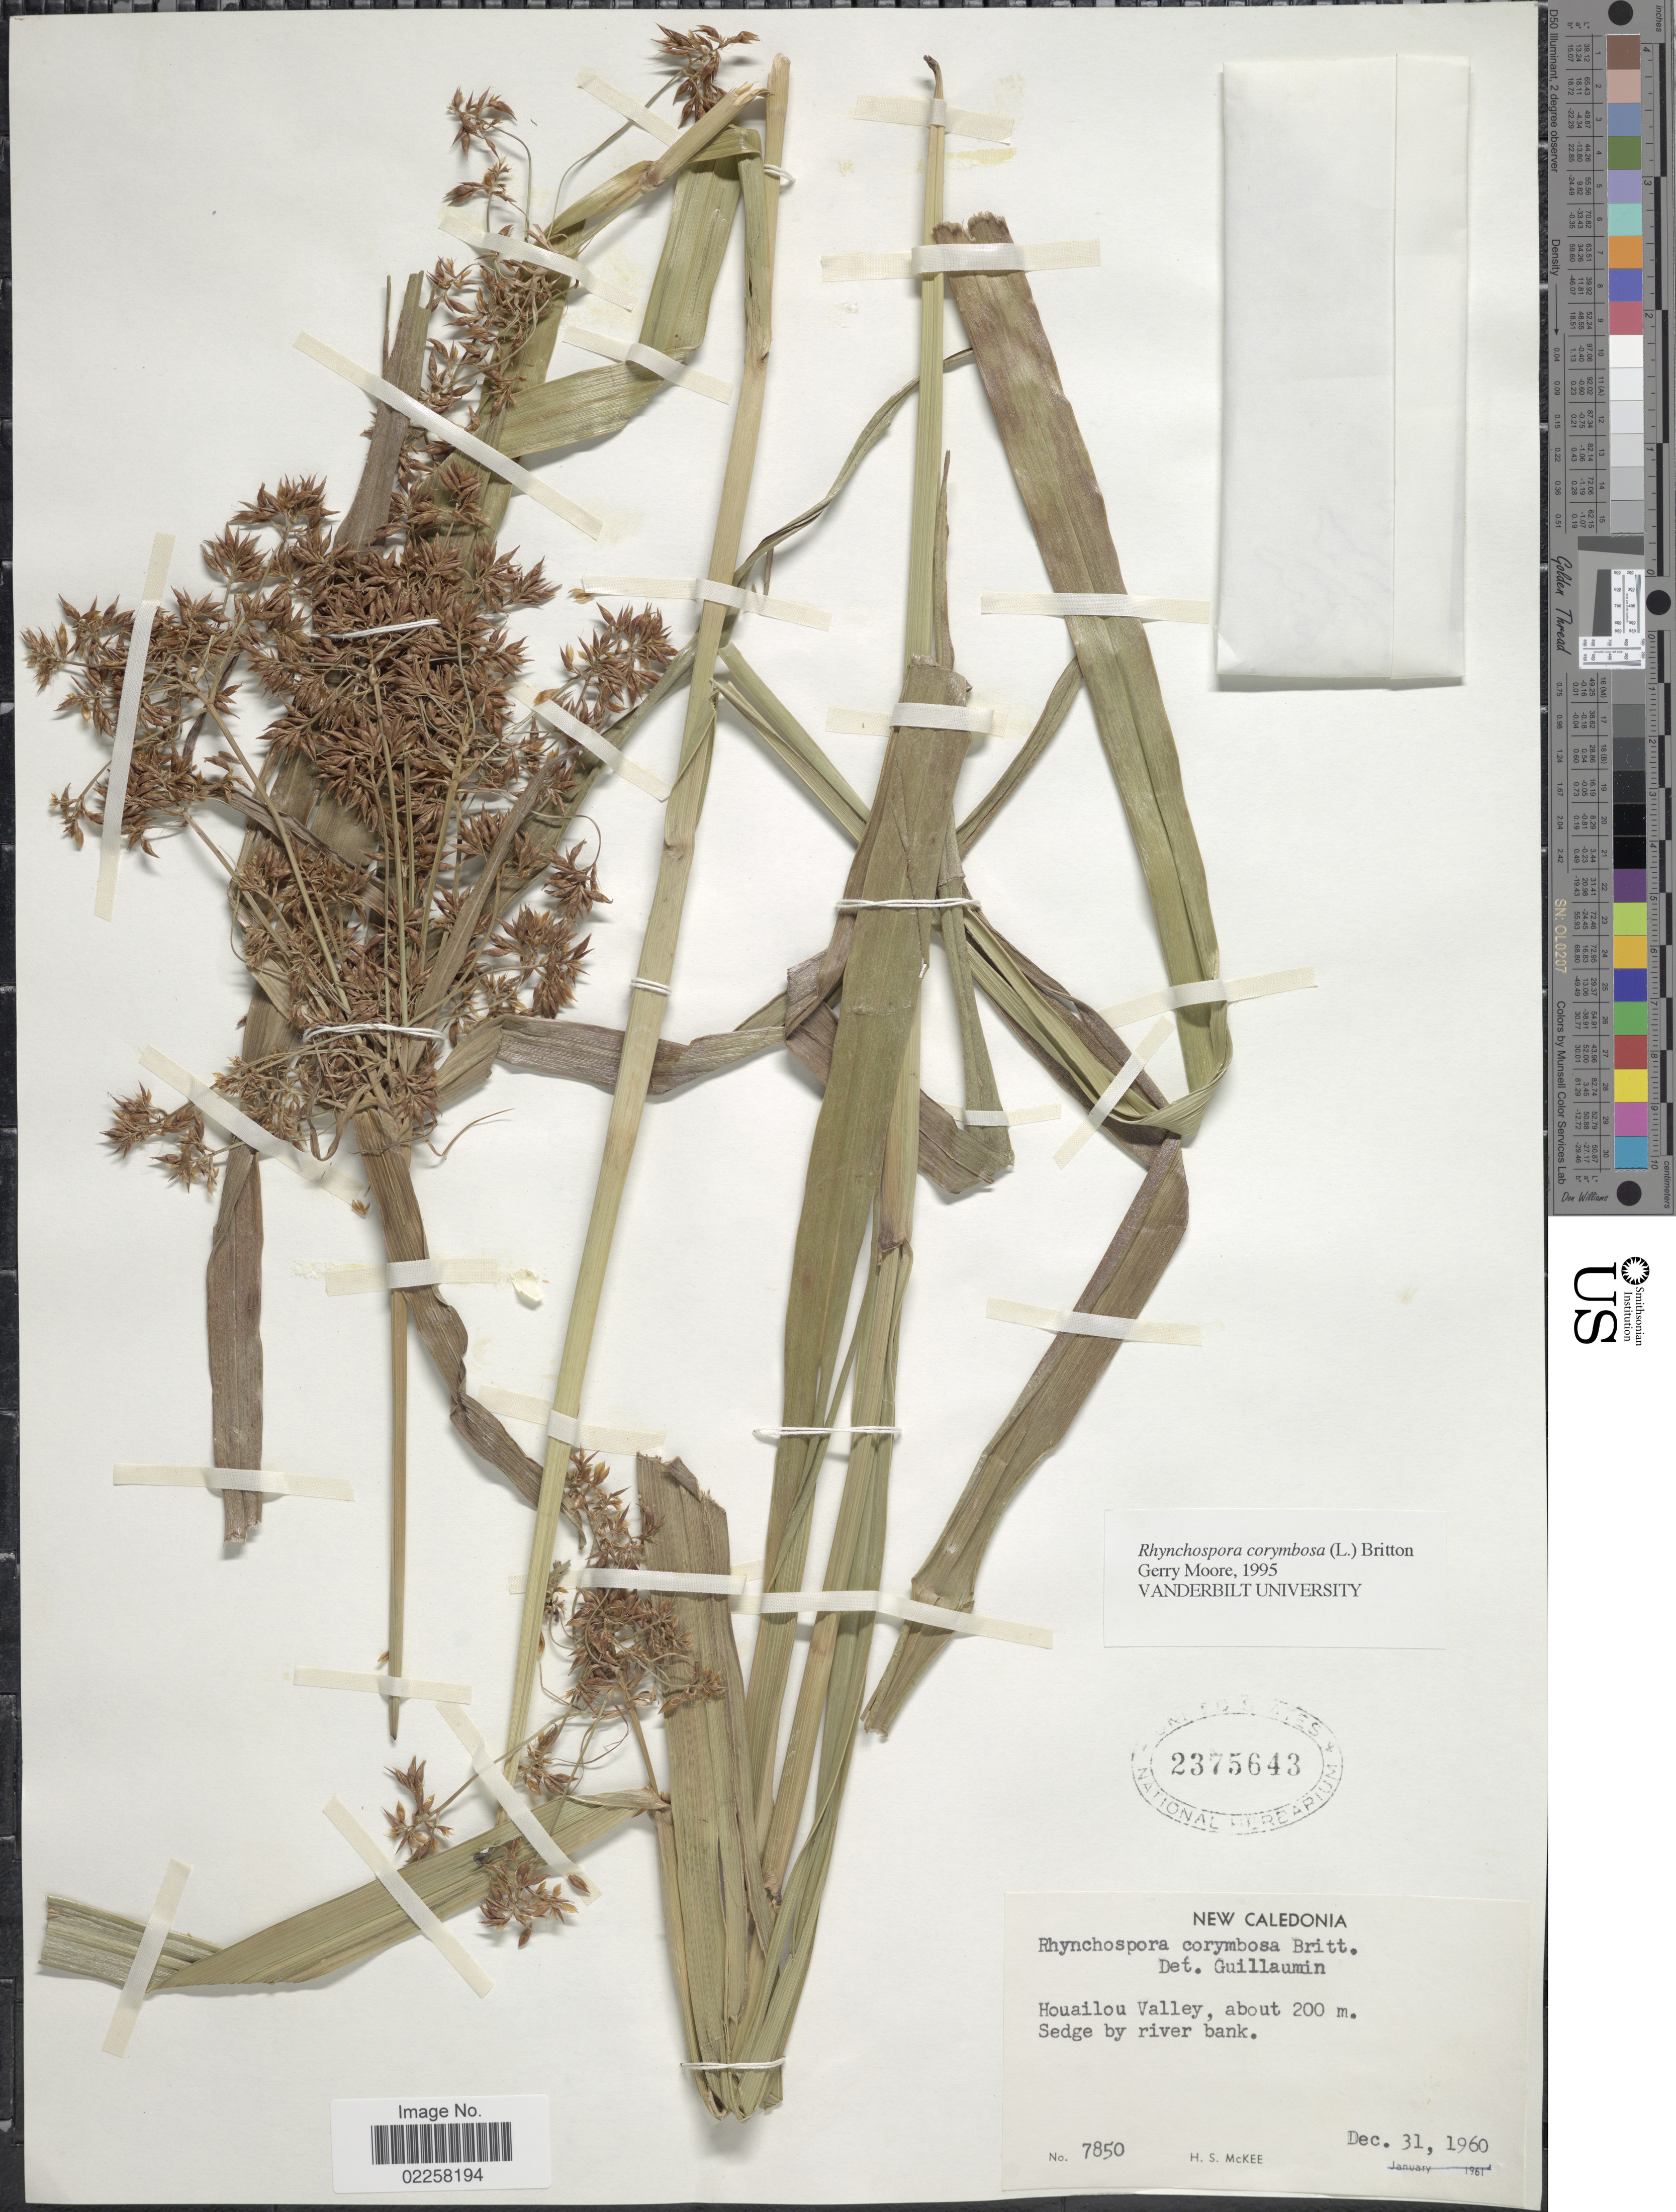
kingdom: Plantae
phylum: Tracheophyta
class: Liliopsida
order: Poales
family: Cyperaceae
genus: Rhynchospora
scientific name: Rhynchospora corymbosa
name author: (L.) Britton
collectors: H. S. McKee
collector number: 7850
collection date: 1960-12-31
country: New Caledonia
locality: Houailou Valley. Sedge by river bank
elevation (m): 200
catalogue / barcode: US 2375643